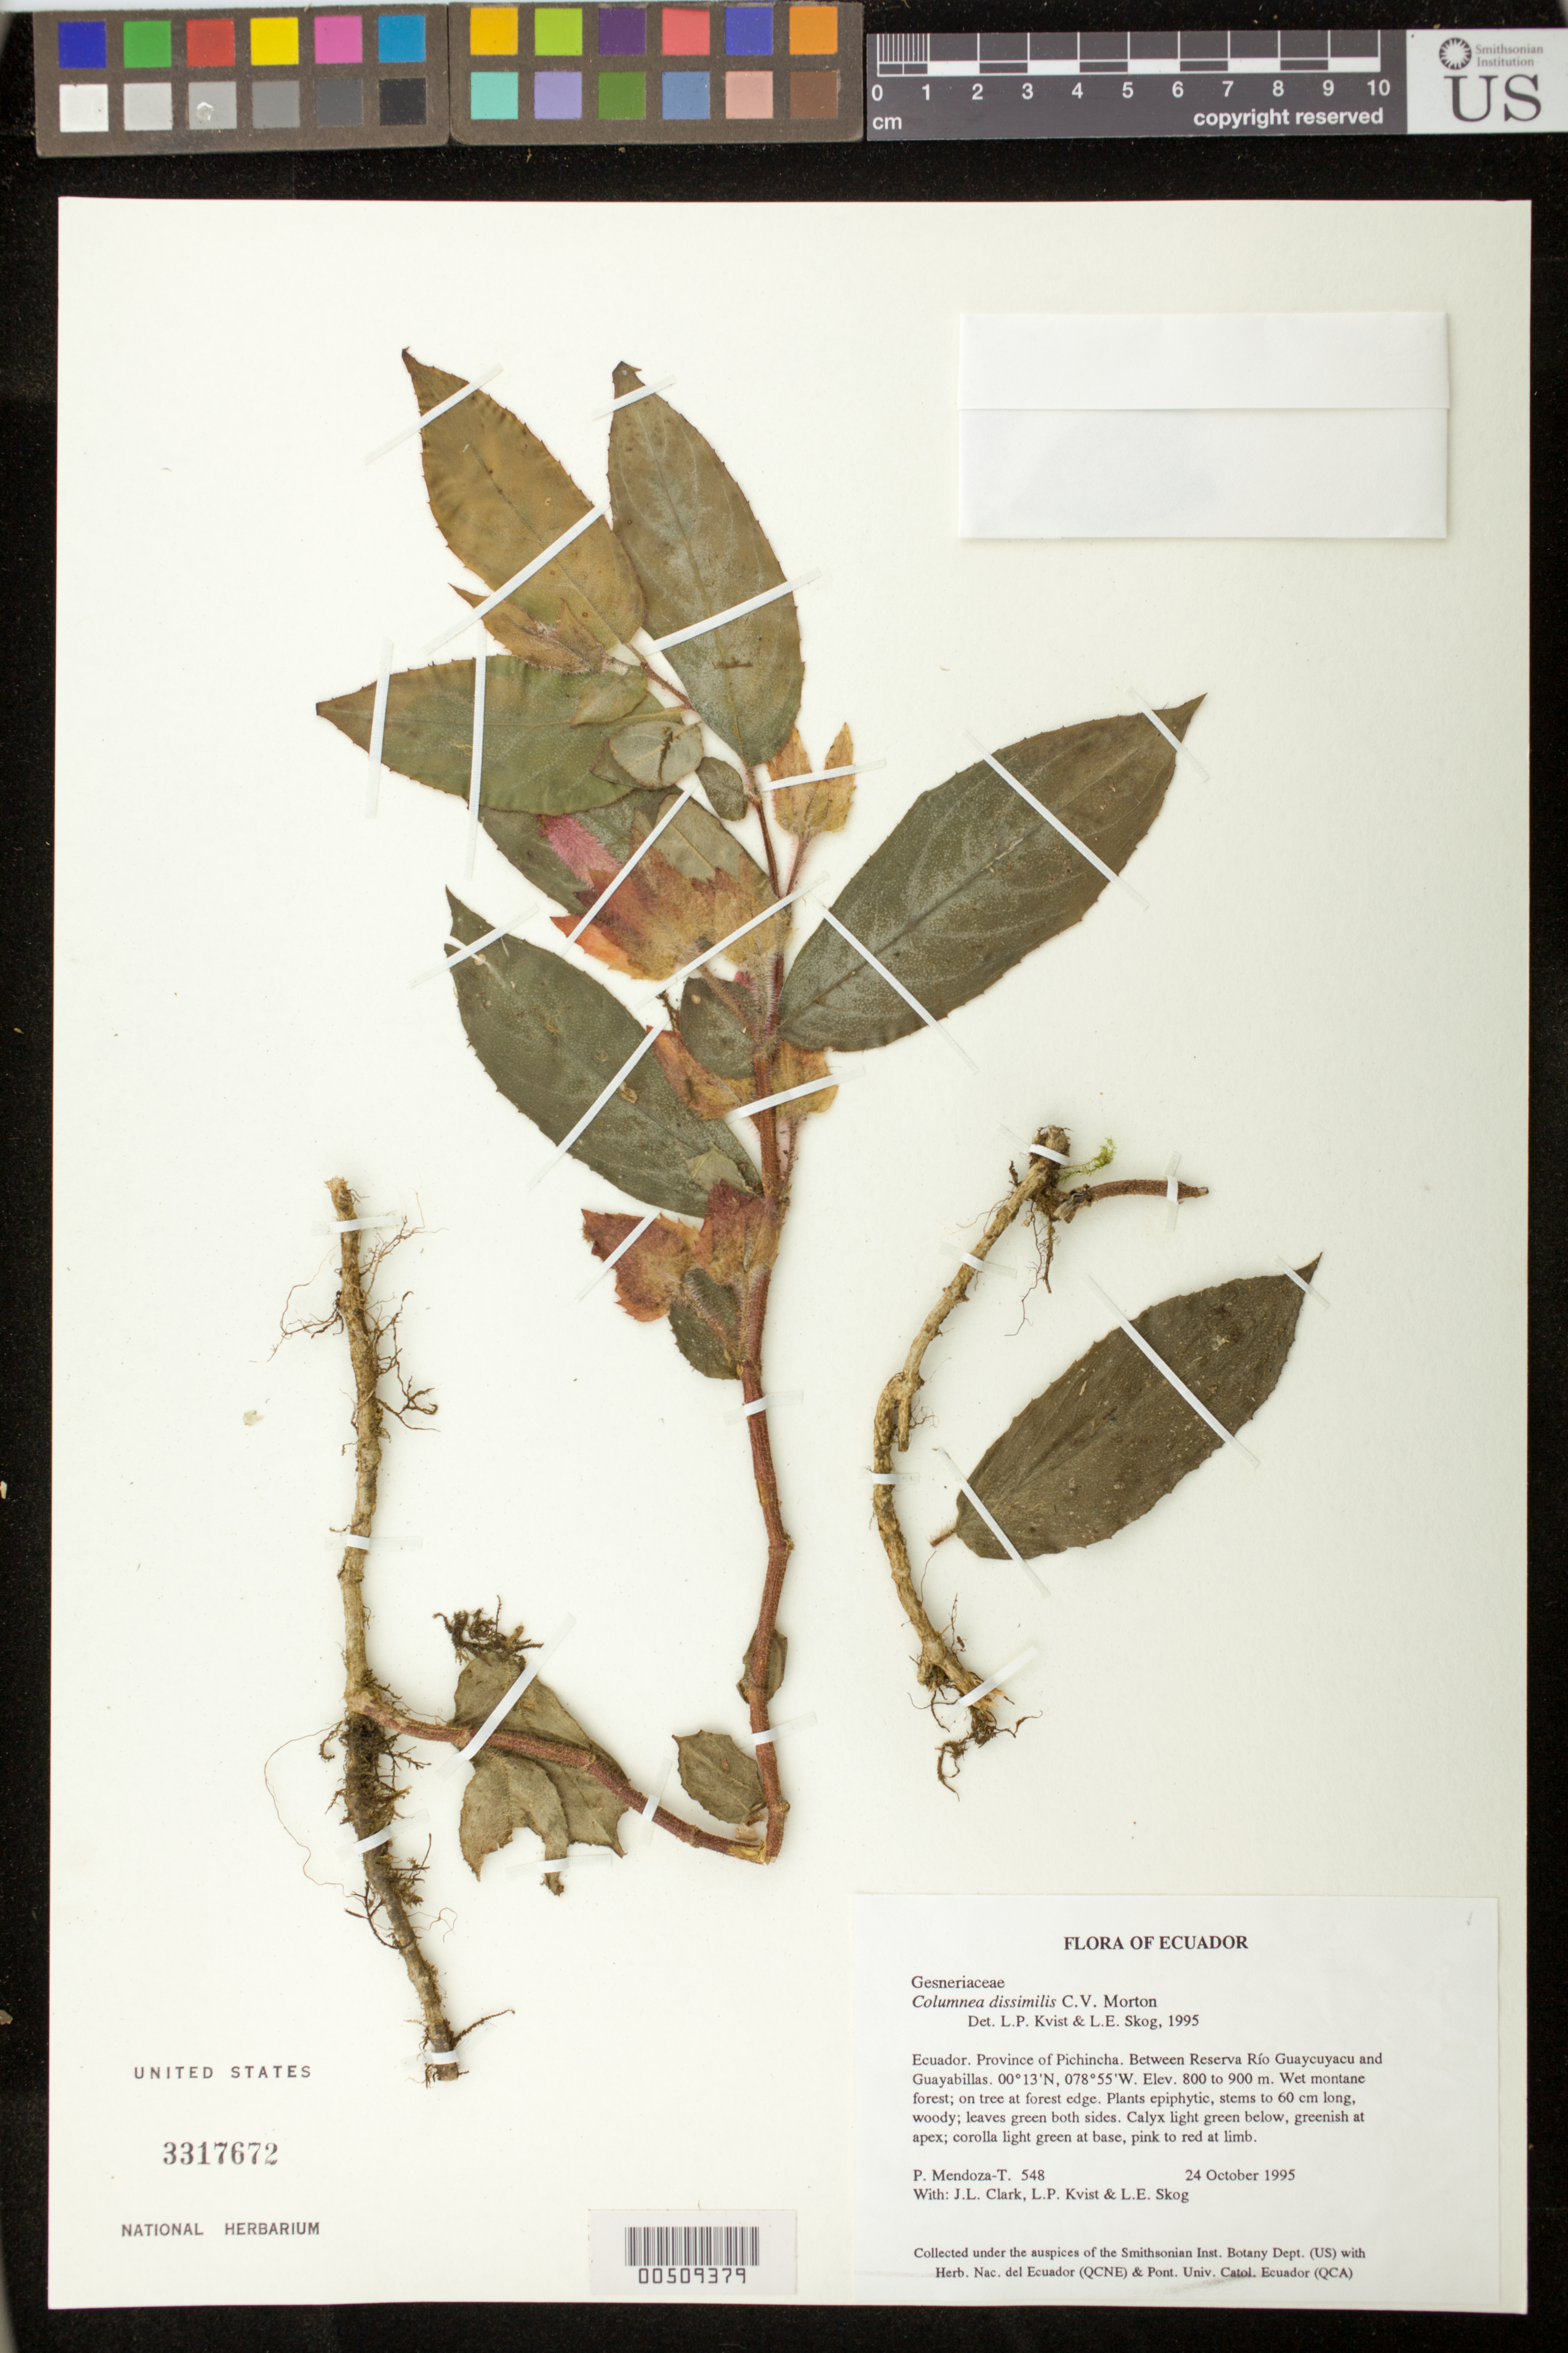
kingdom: Plantae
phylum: Tracheophyta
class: Magnoliopsida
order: Lamiales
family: Gesneriaceae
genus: Columnea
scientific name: Columnea dissimilis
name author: C.V. Morton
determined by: Skog, Laurence E.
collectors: P. Mendoza-T., J. L. Clark, L. P. Kvist & L. E. Skog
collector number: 548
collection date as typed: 24 Oct 1995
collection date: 1995-10-24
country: Ecuador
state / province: Pichincha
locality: Between Reserva Río Guaycuyacu and Guayabillas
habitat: Wet montane forest; on tree at forest edge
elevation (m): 600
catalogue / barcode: US 3317672